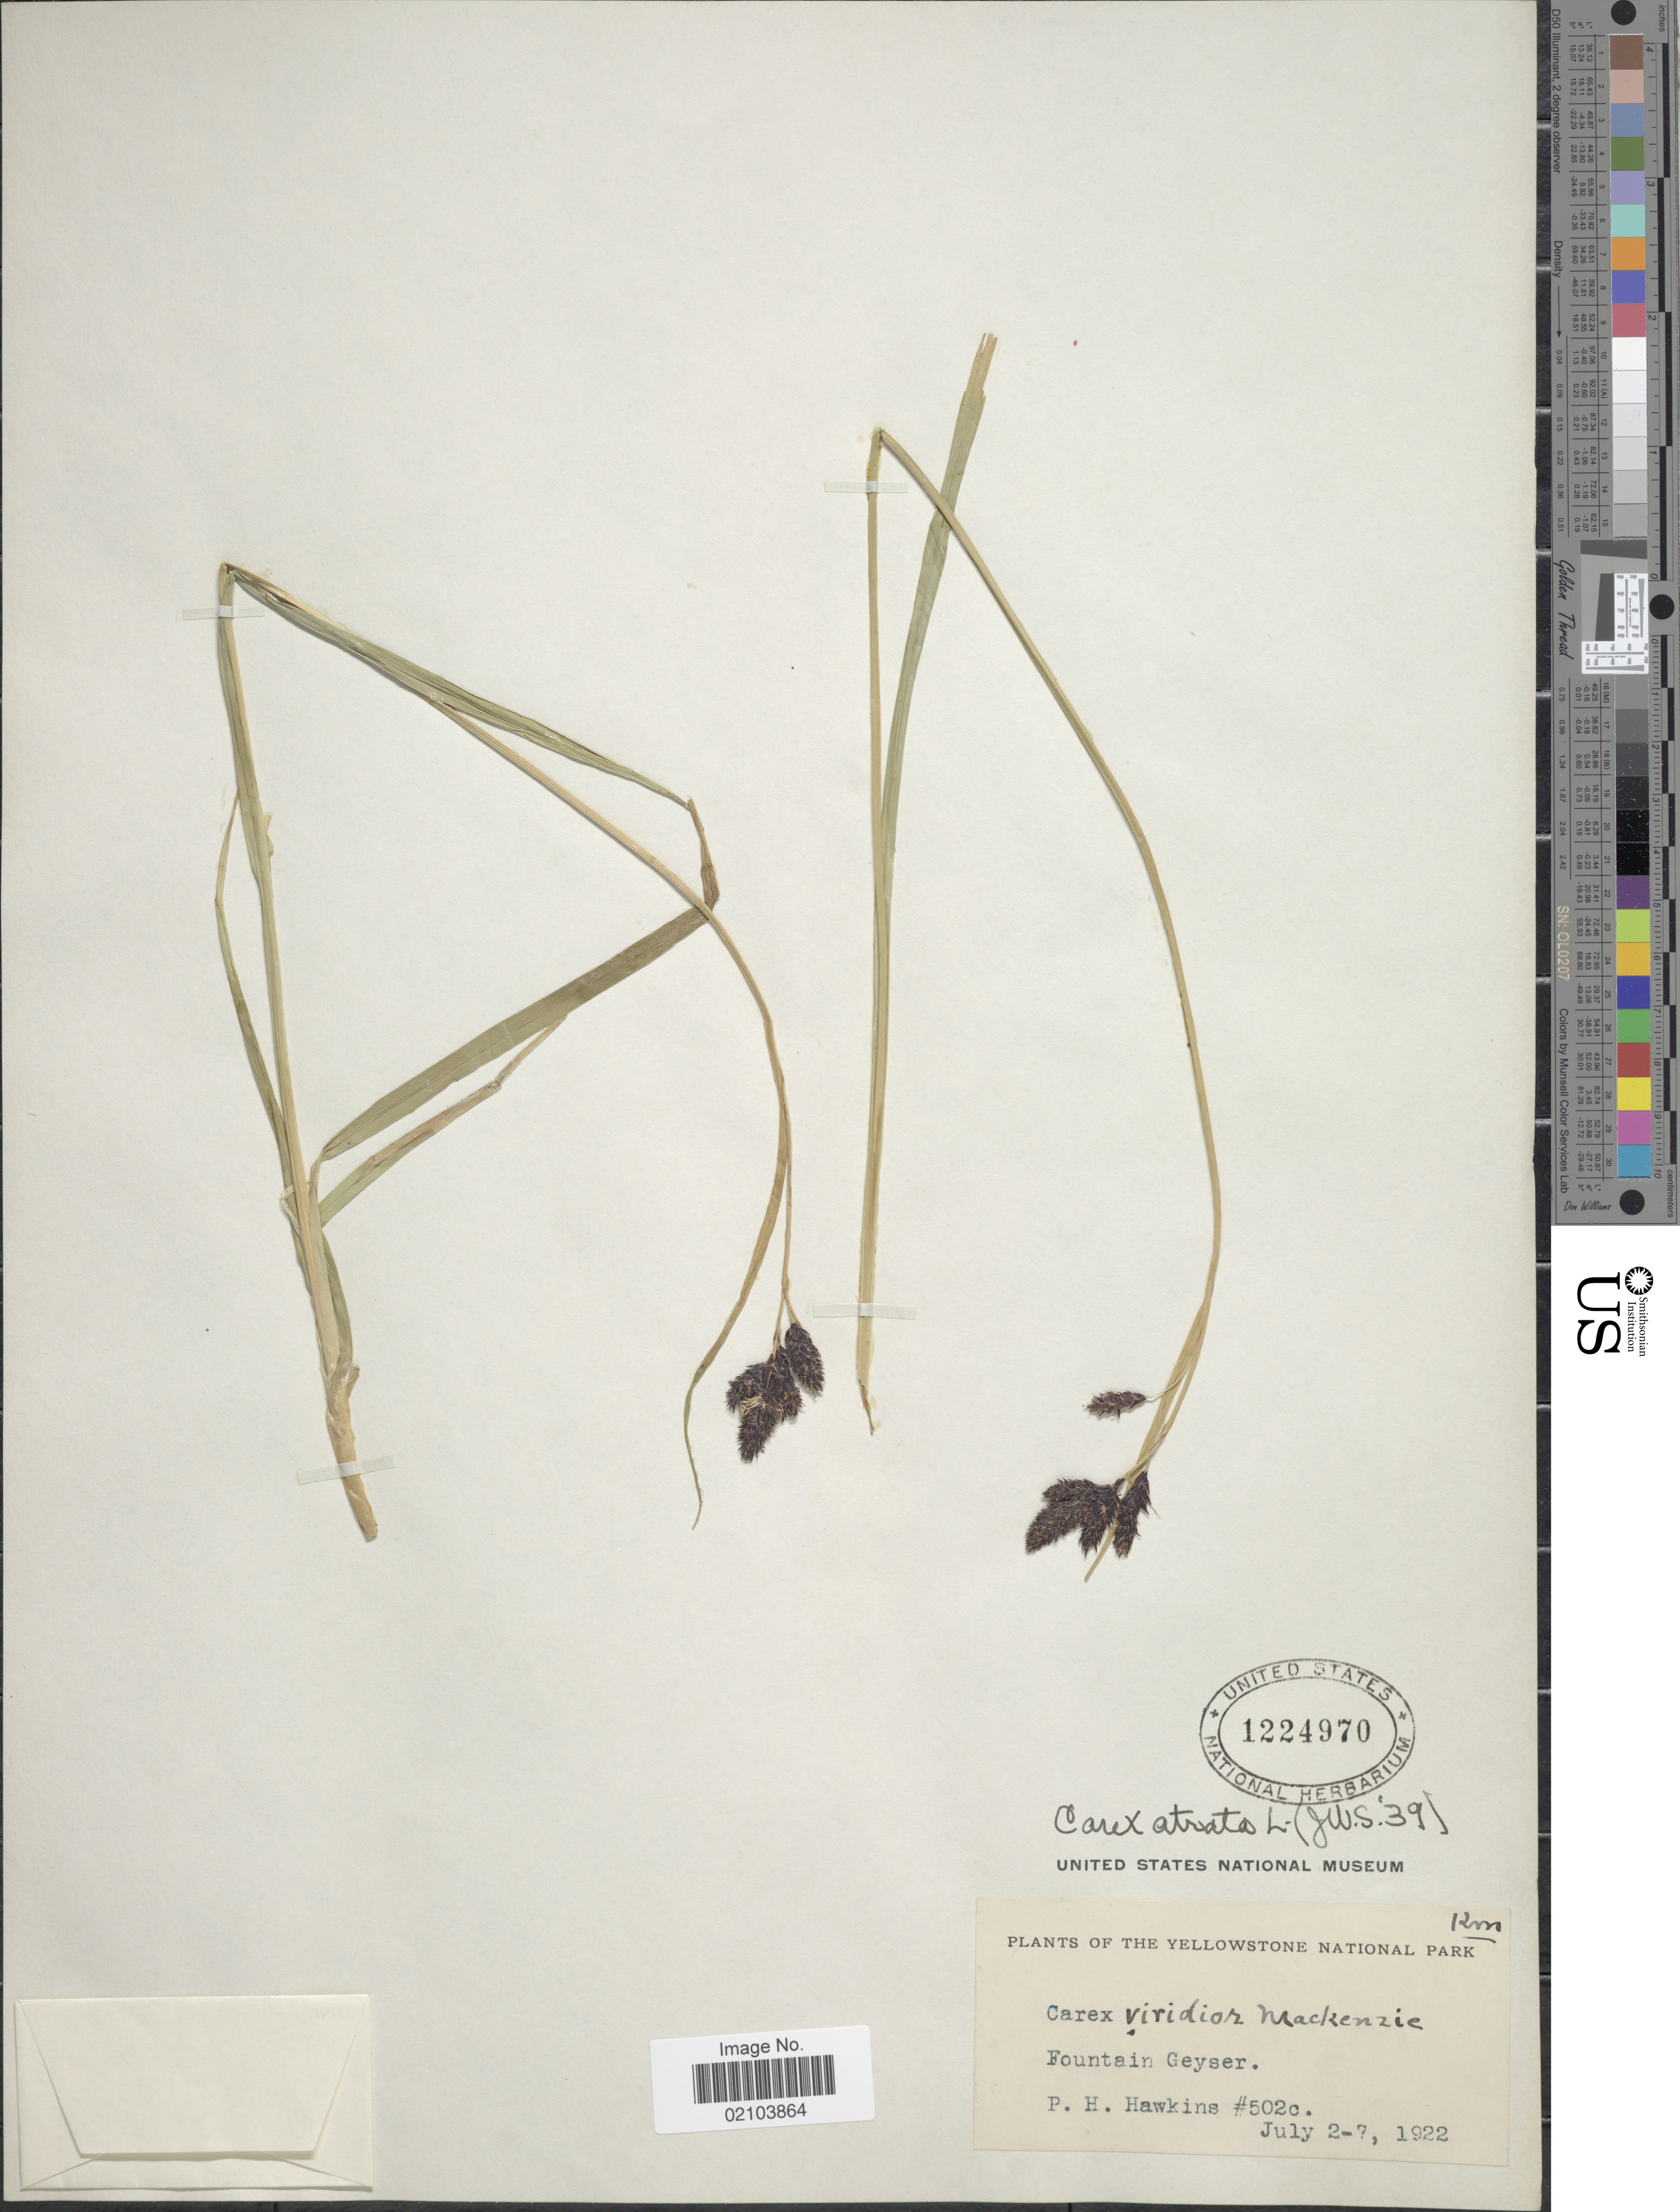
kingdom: Plantae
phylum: Tracheophyta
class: Liliopsida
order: Poales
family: Cyperaceae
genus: Carex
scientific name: Carex atrata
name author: L.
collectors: P. Hawkins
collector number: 502c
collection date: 1922-07-02/1922-07-07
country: United States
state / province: Wyoming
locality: Yellowstone National Park. Fountain Geyser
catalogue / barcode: US 1224970